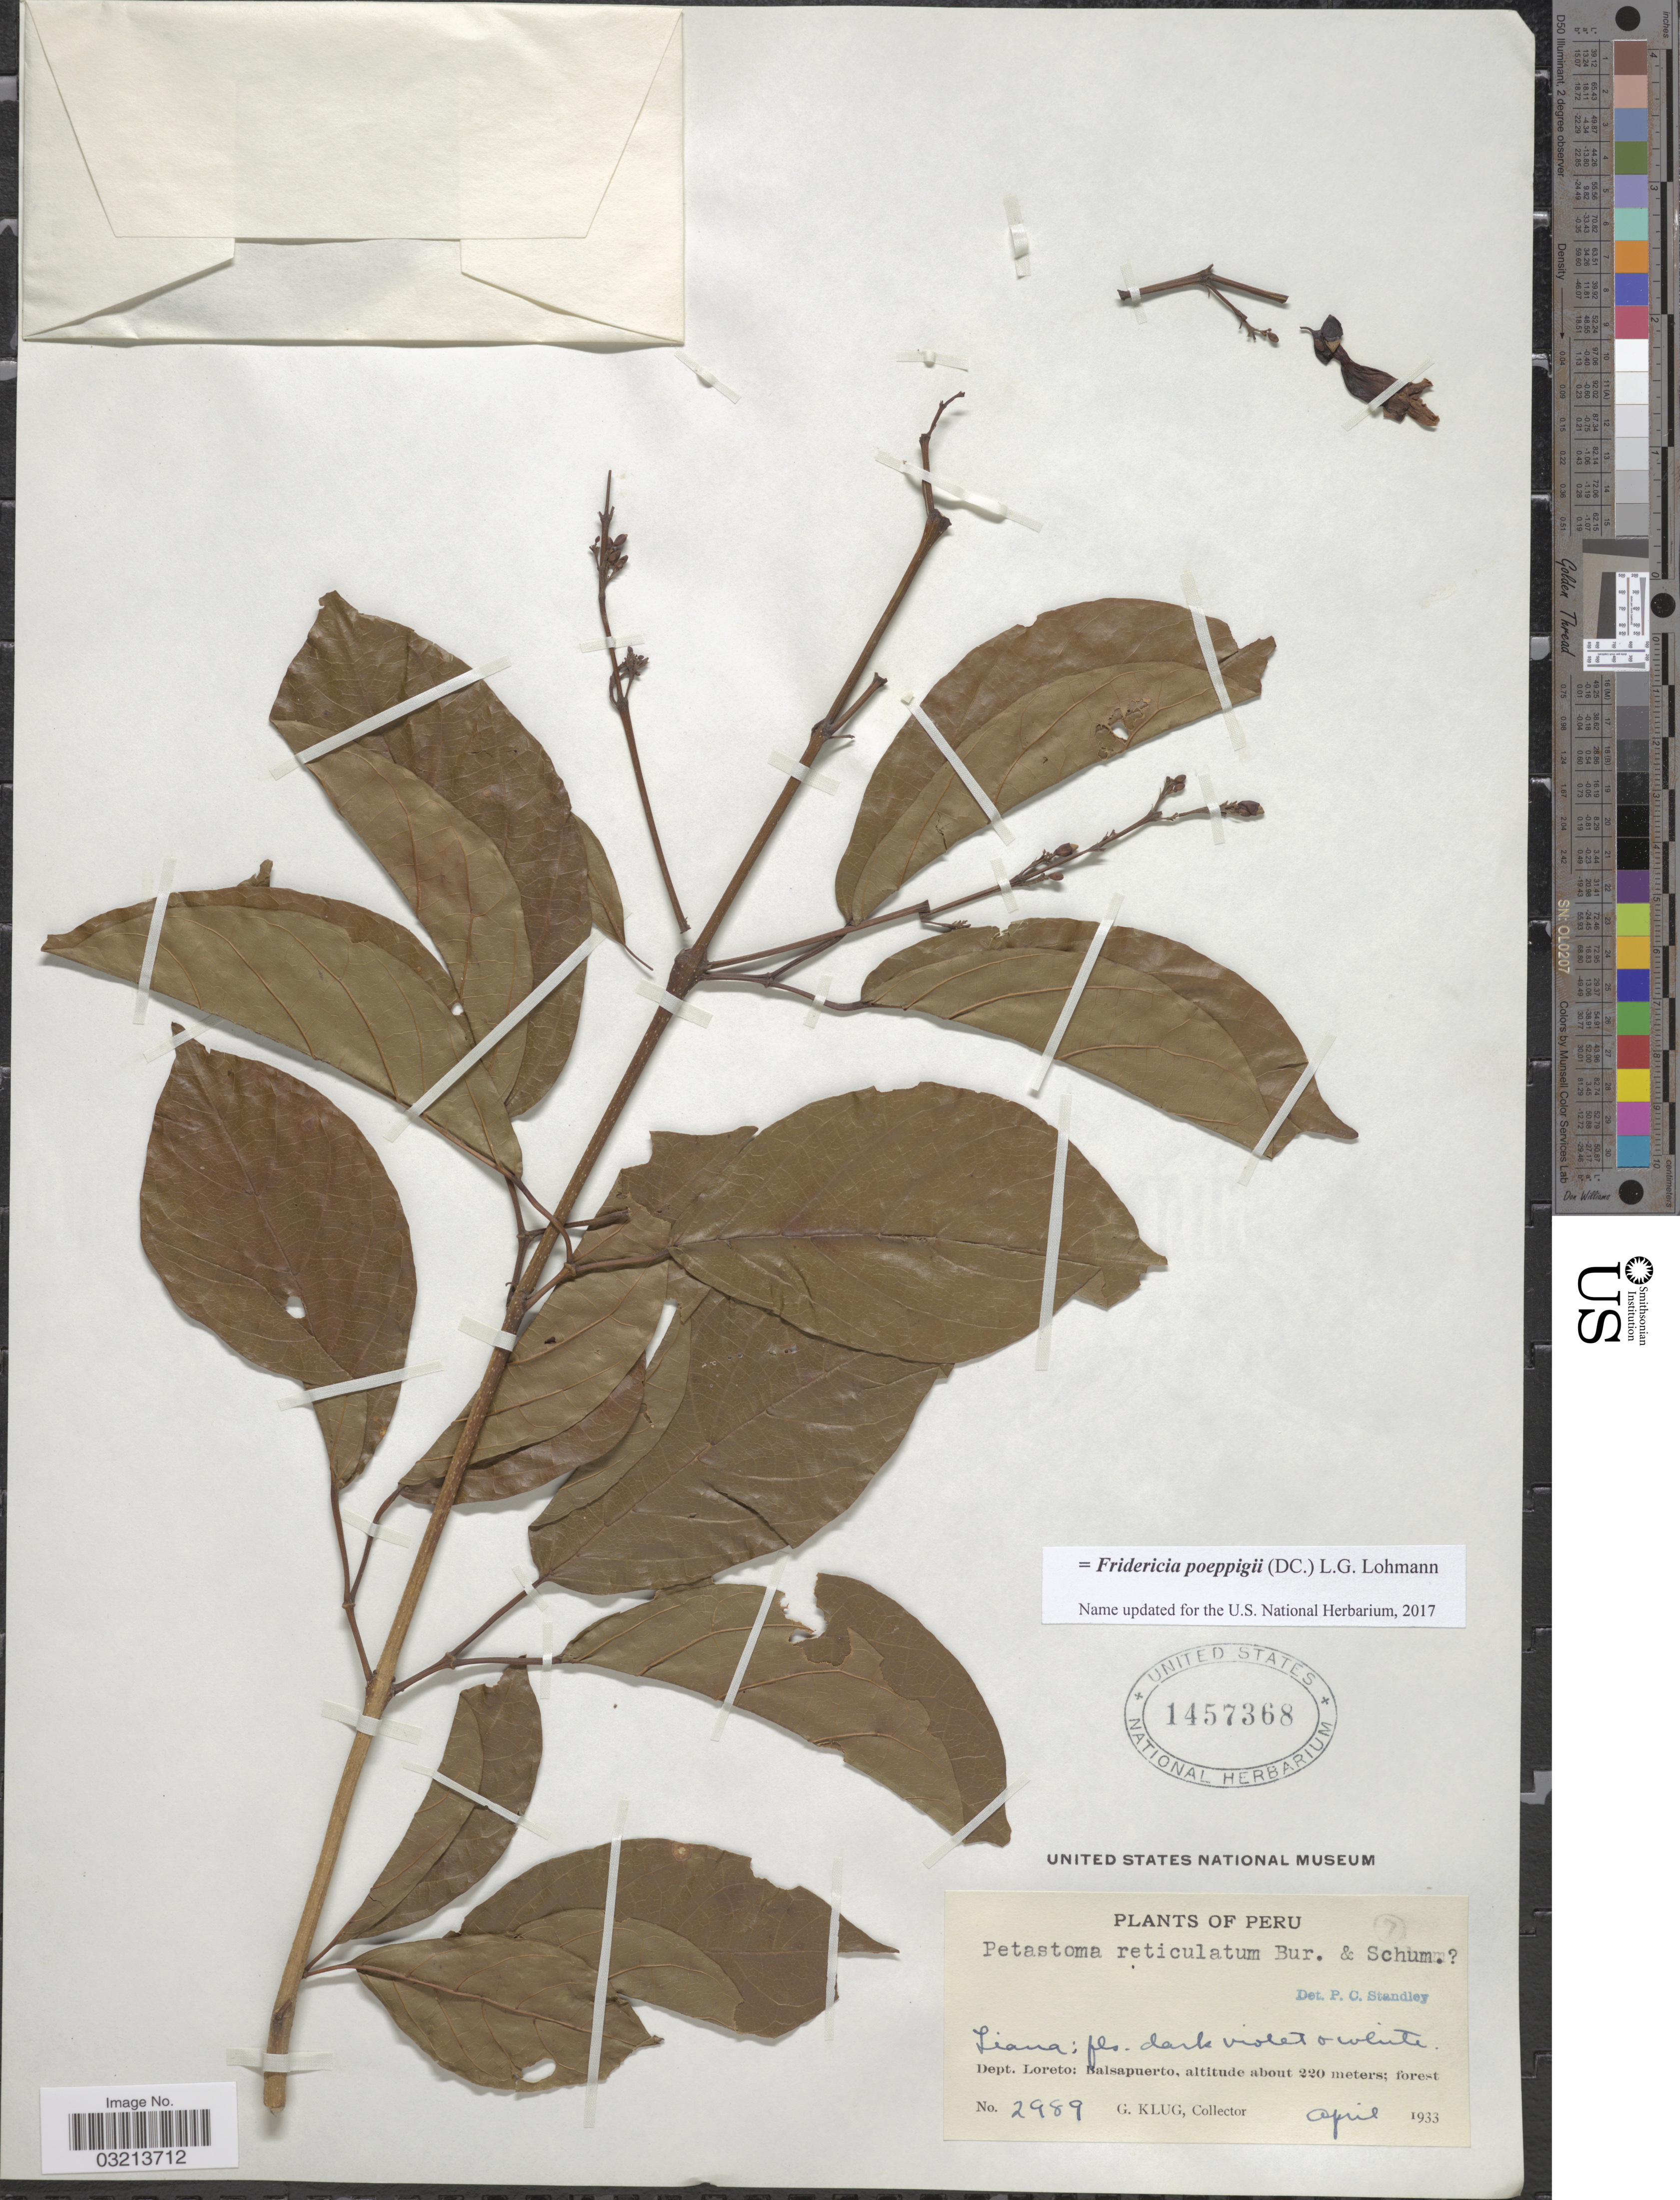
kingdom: Plantae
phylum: Tracheophyta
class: Magnoliopsida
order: Lamiales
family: Bignoniaceae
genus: Fridericia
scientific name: Fridericia poeppigii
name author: (DC.) L.G. Lohmann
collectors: G. Klug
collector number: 2989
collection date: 1933-04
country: Peru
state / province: Loreto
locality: Dept. Loreto: Balsapuerto.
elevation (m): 220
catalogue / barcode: US 1457368